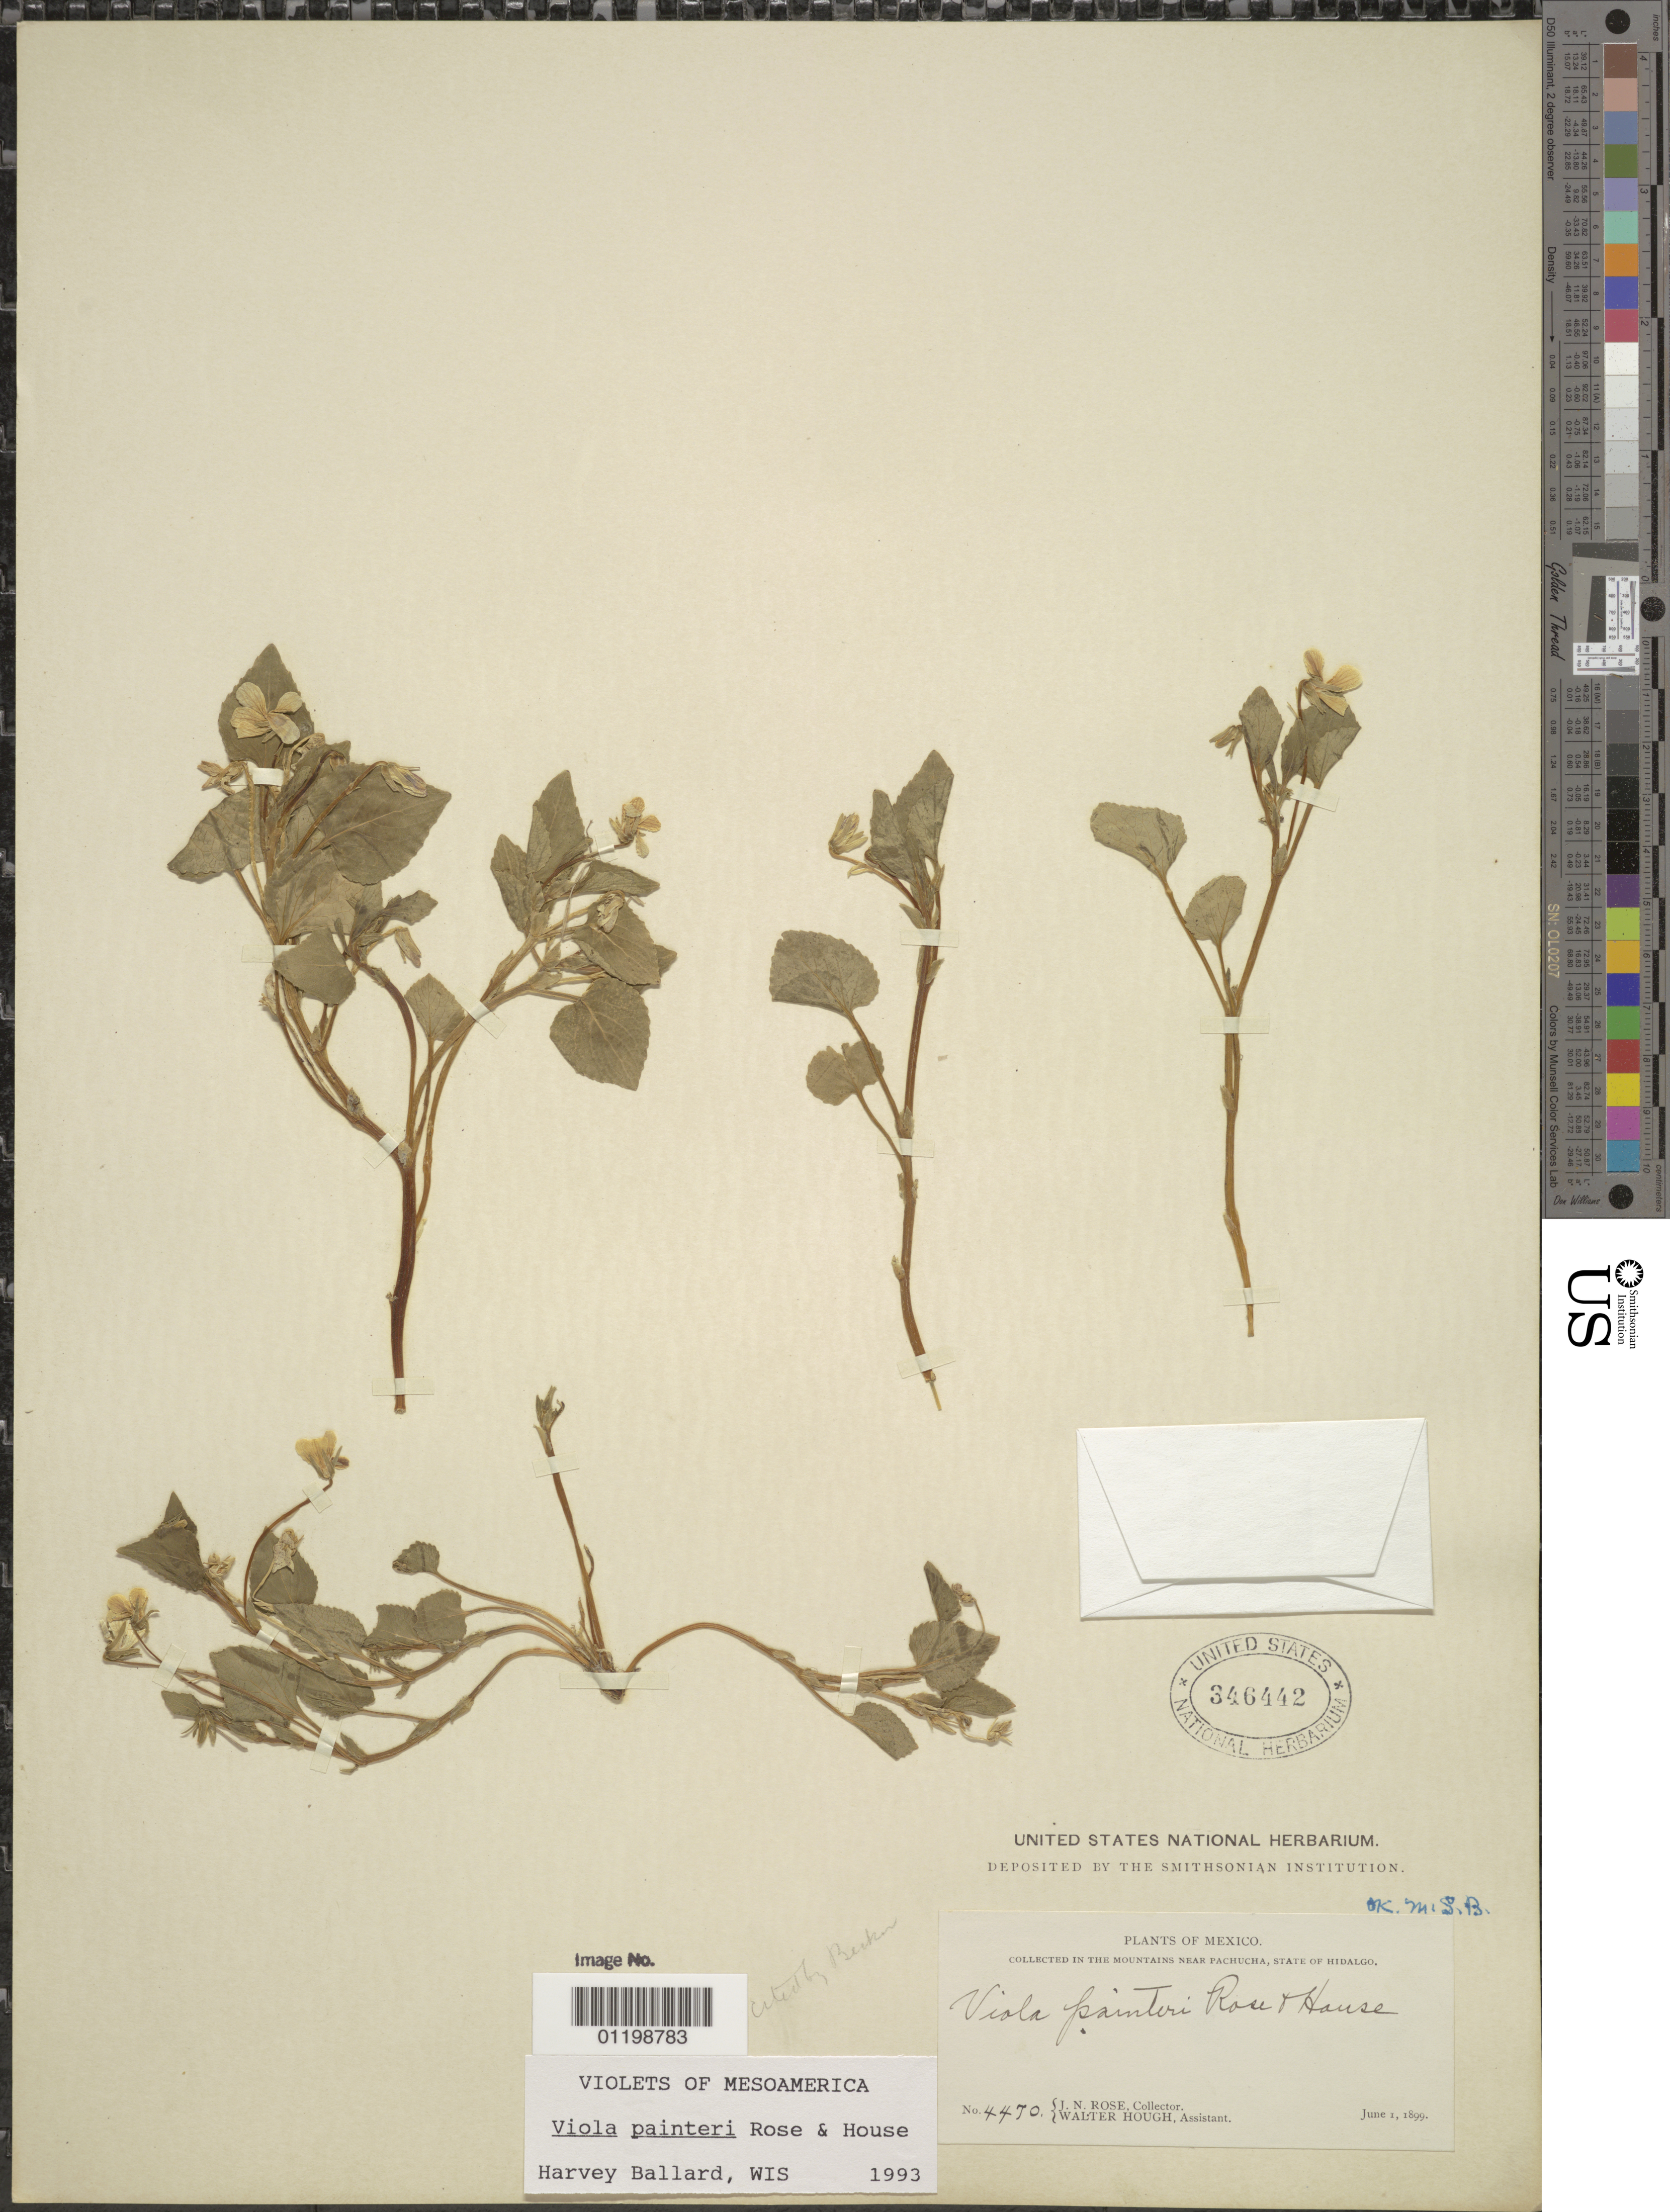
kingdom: Plantae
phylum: Tracheophyta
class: Magnoliopsida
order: Malpighiales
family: Violaceae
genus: Viola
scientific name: Viola painteri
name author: Rose & House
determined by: Ballard, Harvey E.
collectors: J. N. Rose & W. Hough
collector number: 4470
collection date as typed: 01 Jun 1899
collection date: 1899-06-01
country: Mexico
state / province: Hidalgo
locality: Mountains near Pachuca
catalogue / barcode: US 346442